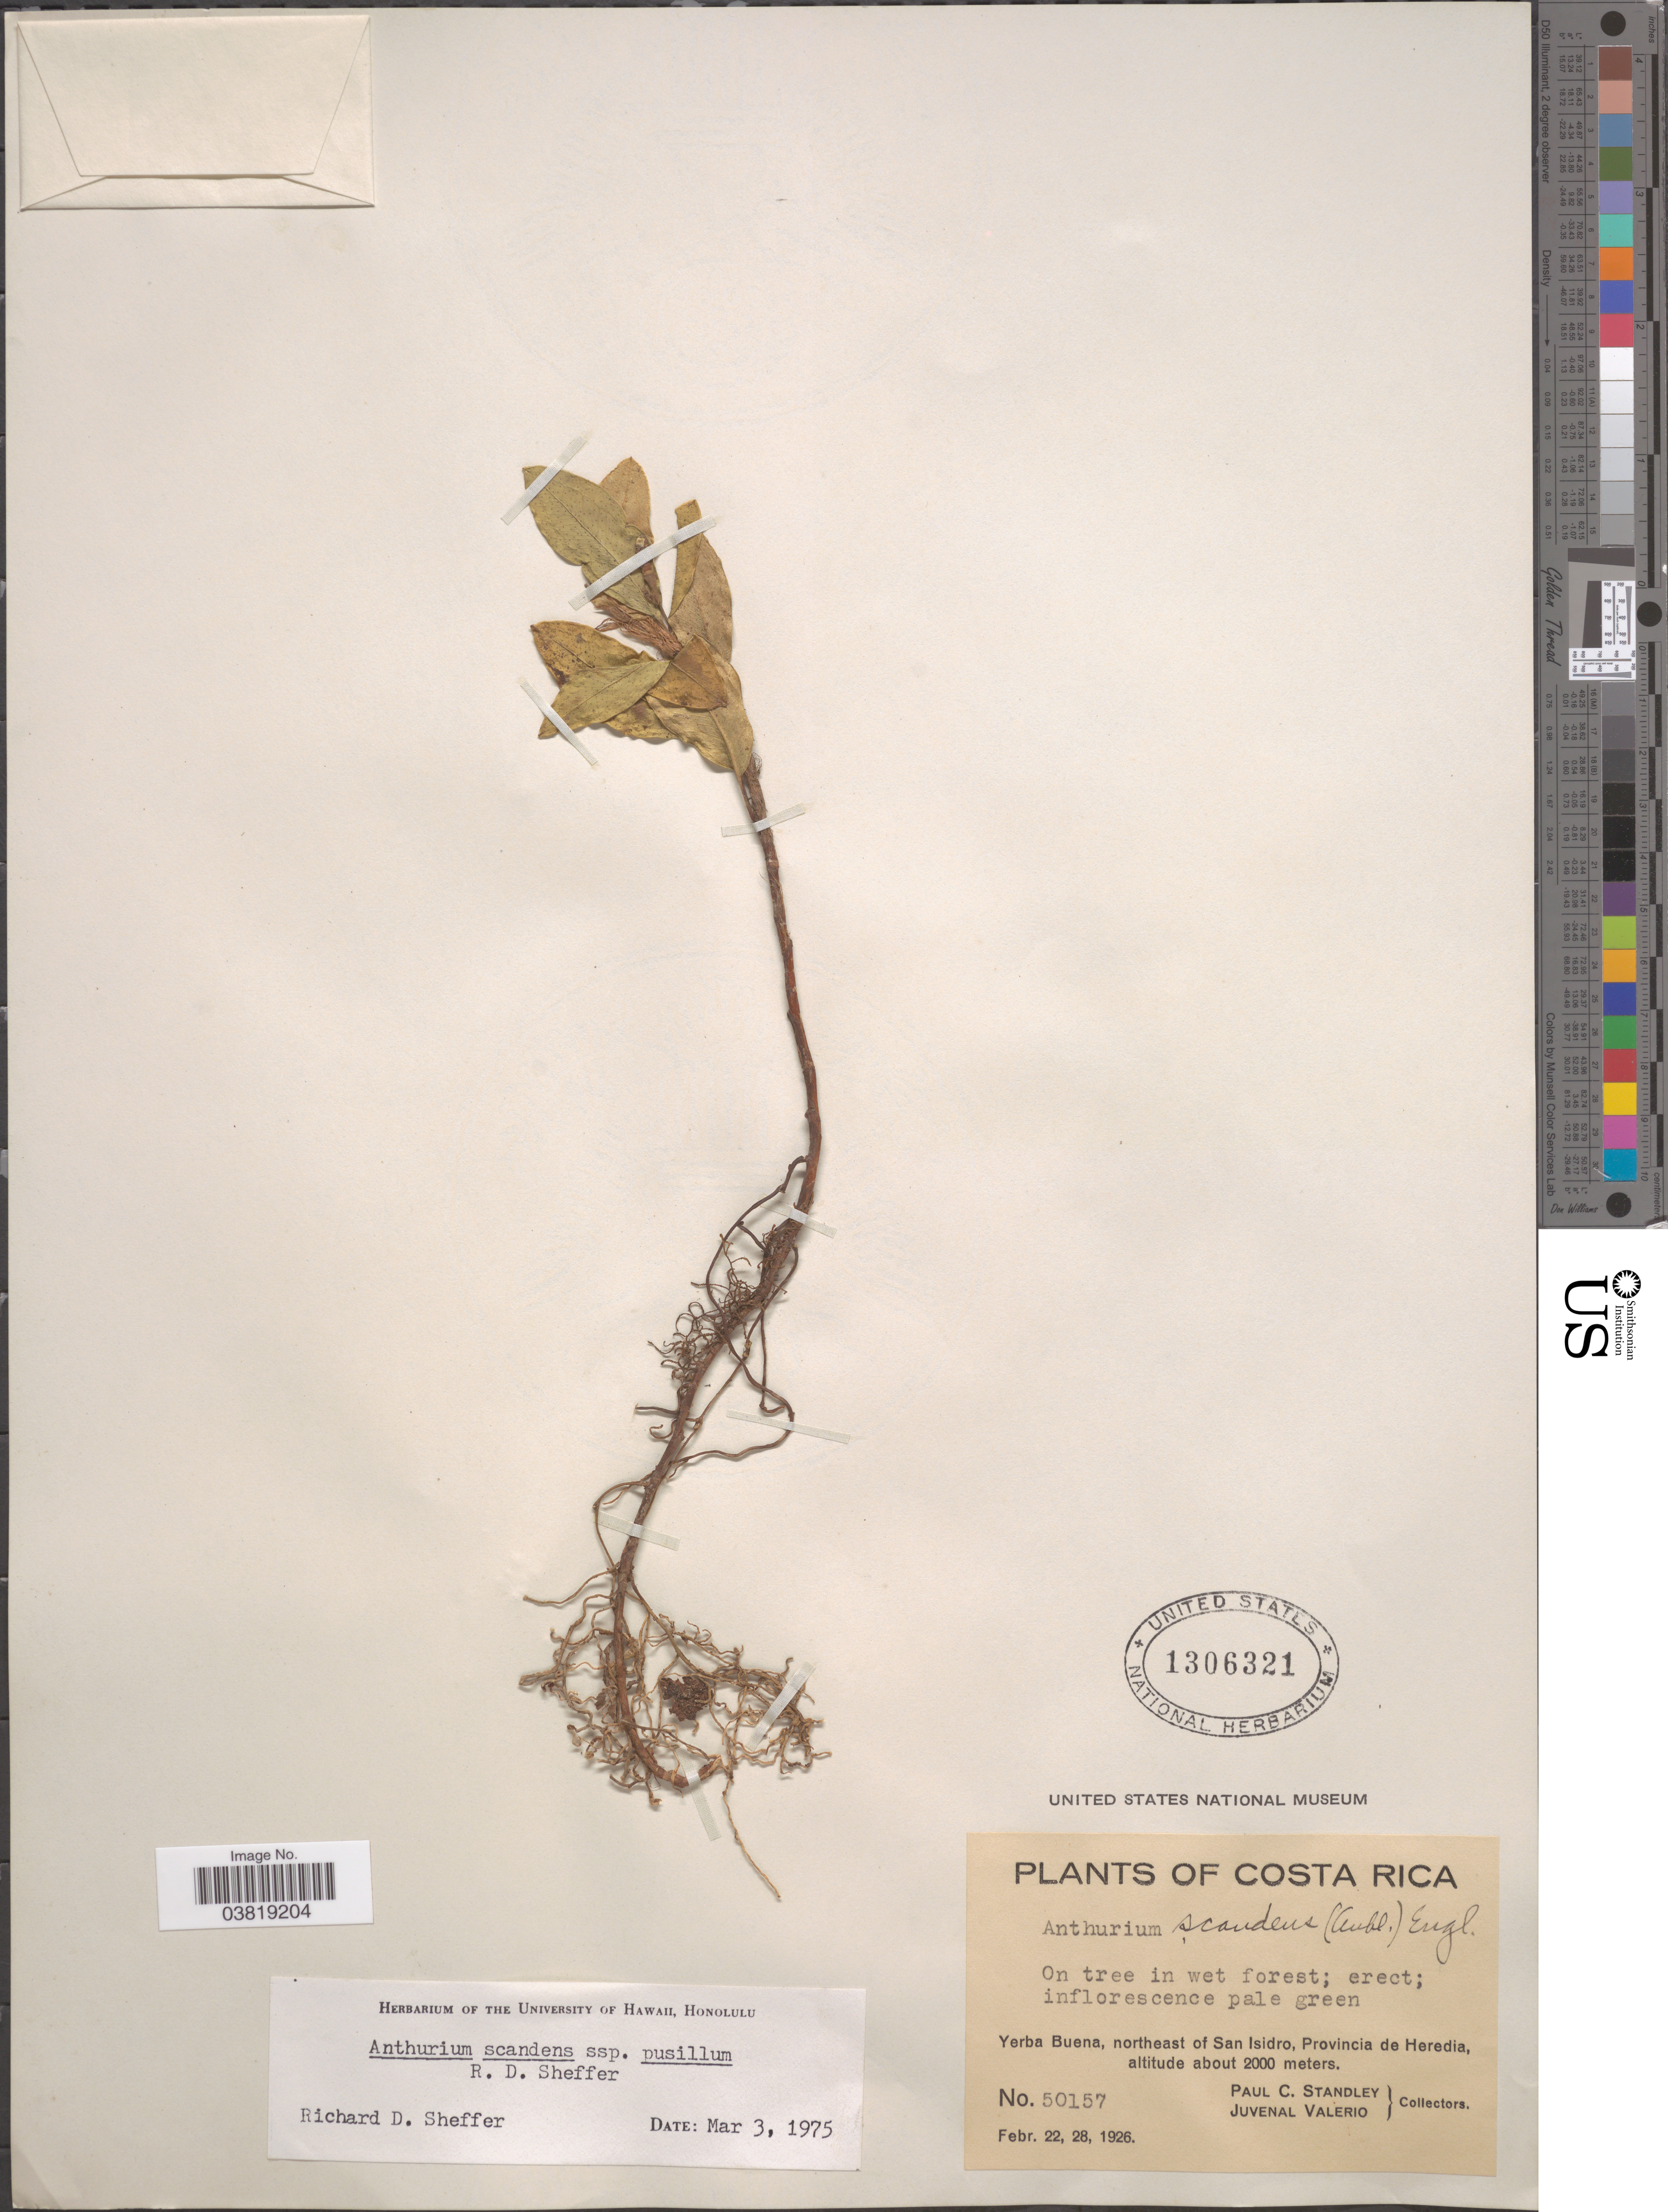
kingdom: Plantae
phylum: Tracheophyta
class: Liliopsida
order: Alismatales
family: Araceae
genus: Anthurium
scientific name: Anthurium scandens subsp. pusillum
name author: Sheffer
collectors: P. C. Standley & J. Valerio R.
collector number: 50157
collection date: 1926-02-22/1926-02-28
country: Costa Rica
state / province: Heredia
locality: Yerba Buena, northeast of San Isidro.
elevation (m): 2000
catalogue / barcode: US 1306321